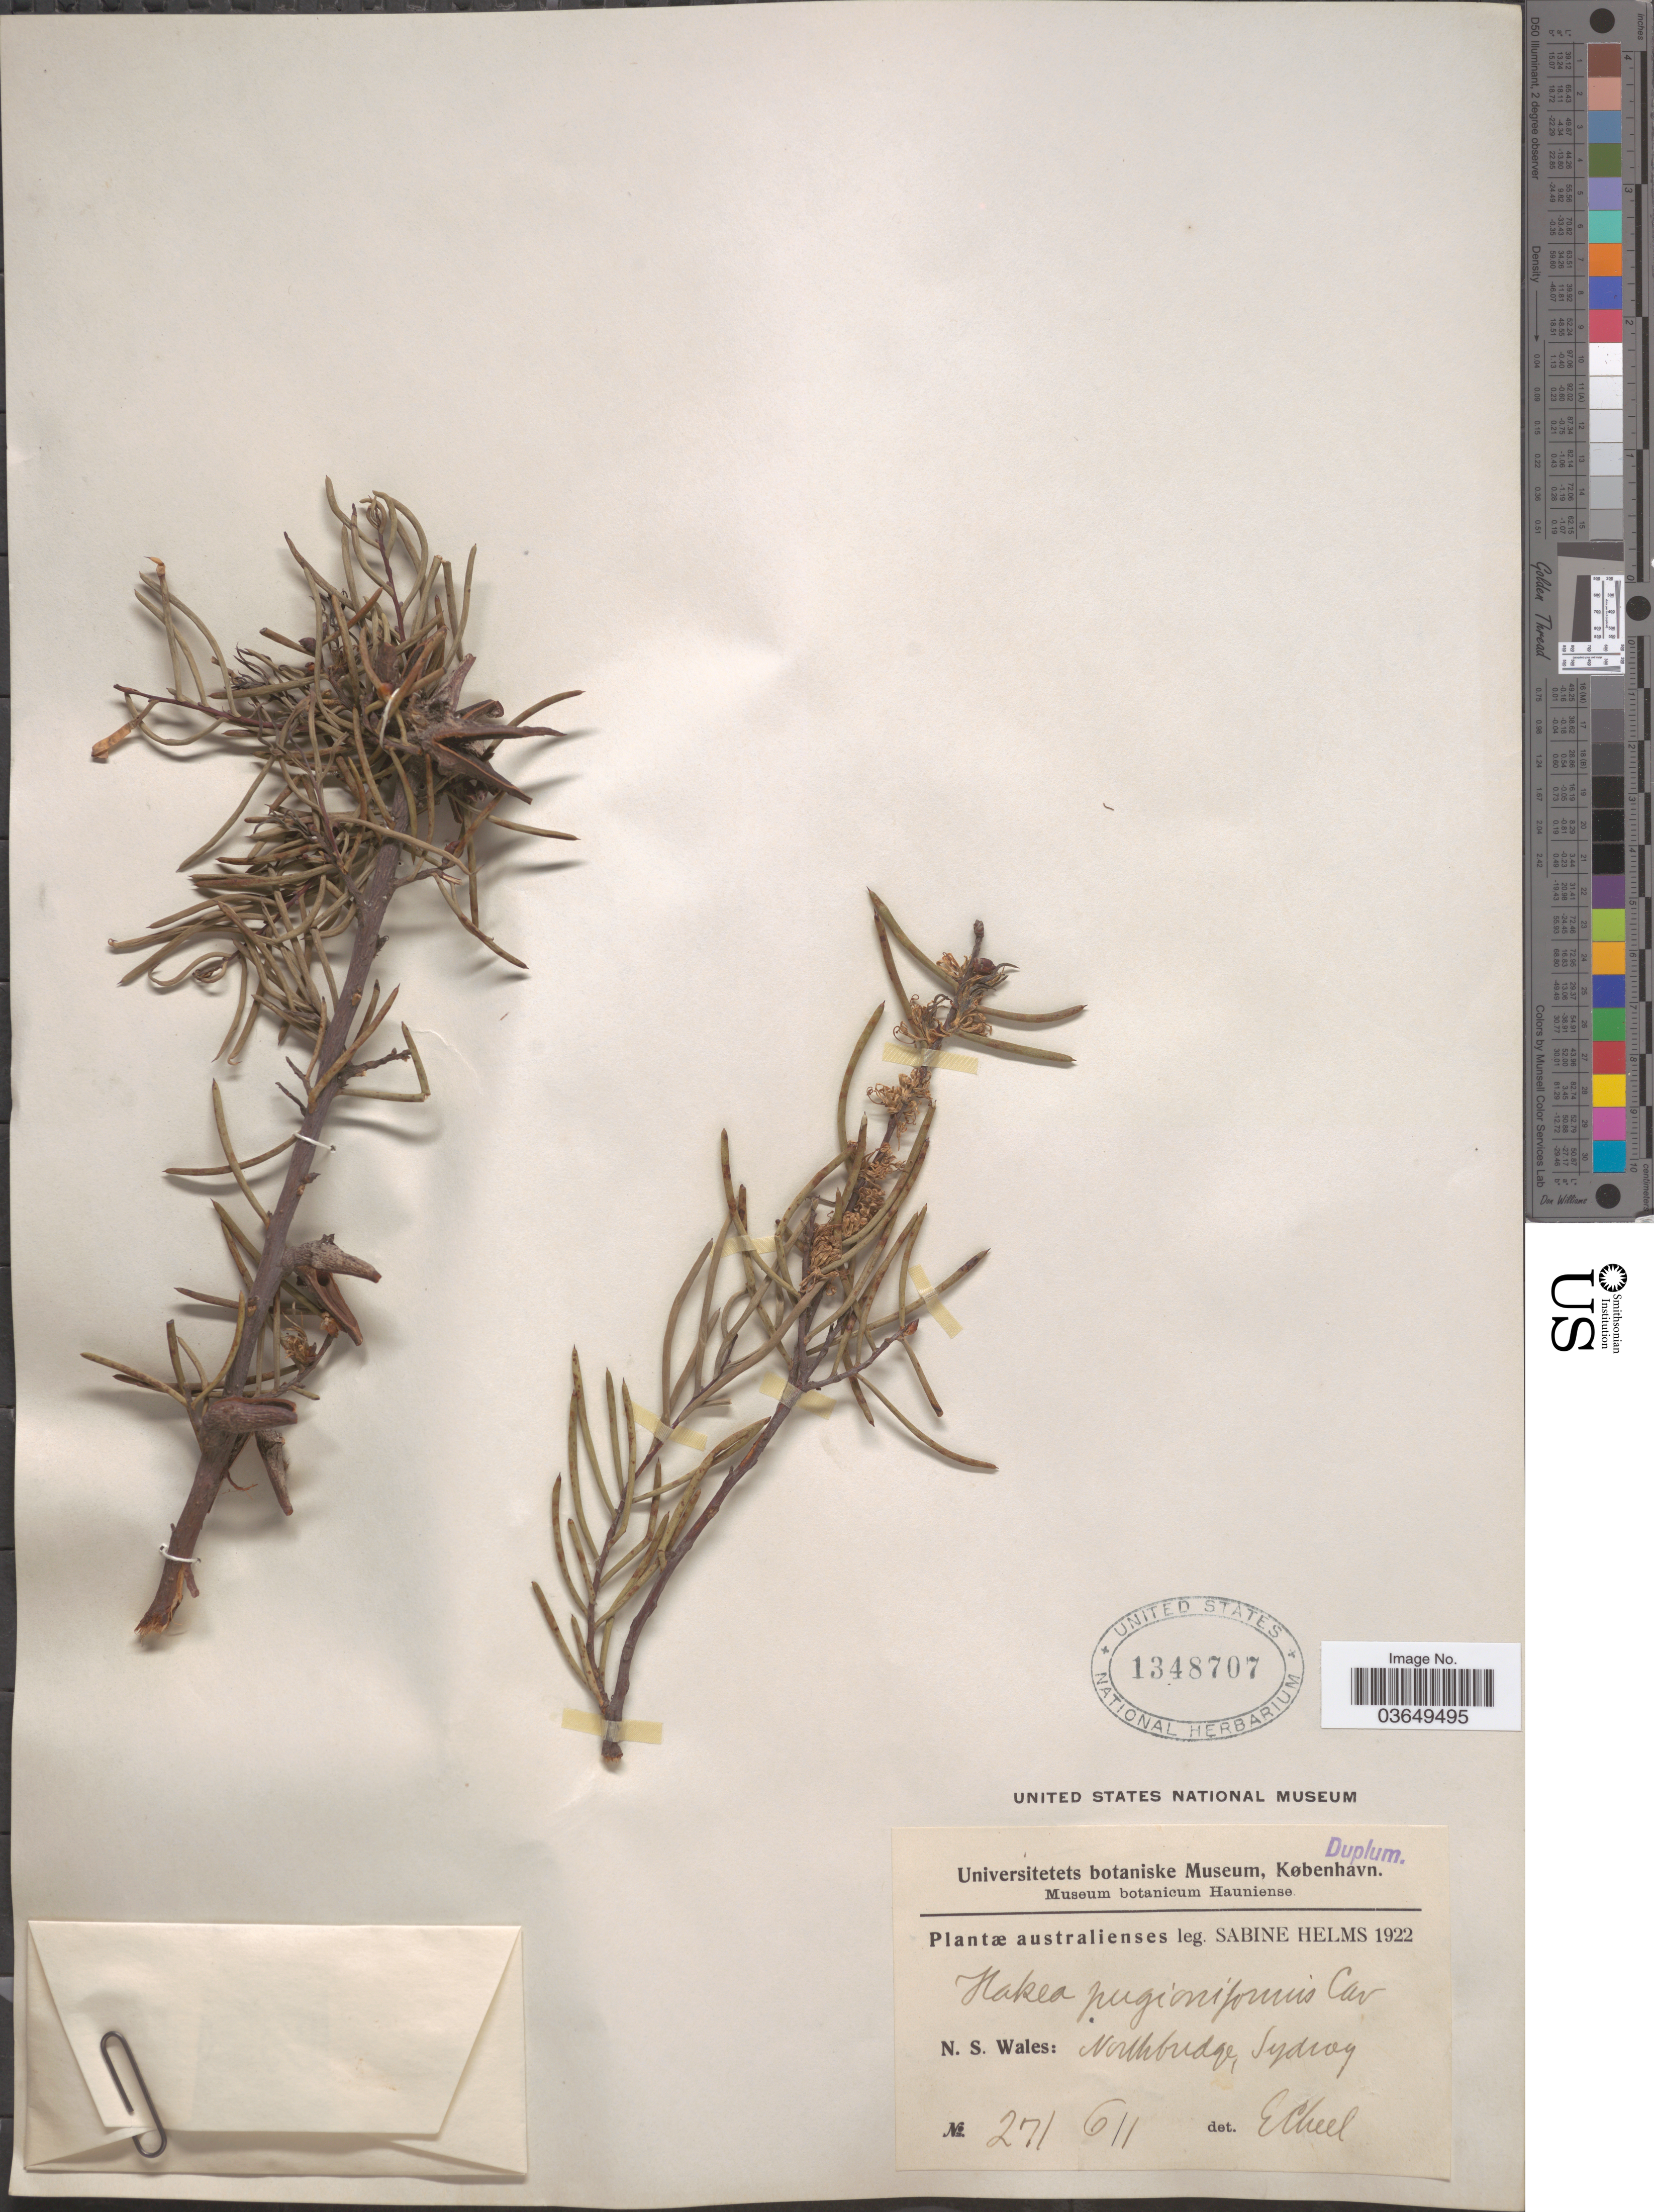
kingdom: Plantae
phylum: Tracheophyta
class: Magnoliopsida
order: Proteales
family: Proteaceae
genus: Hakea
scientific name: Hakea pugioniformis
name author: Cav.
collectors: S. Helms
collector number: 271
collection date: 1922-11-06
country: Australia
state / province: New South Wales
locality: N. S. Wales: Northbridge, Sydney.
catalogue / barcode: US 1348707